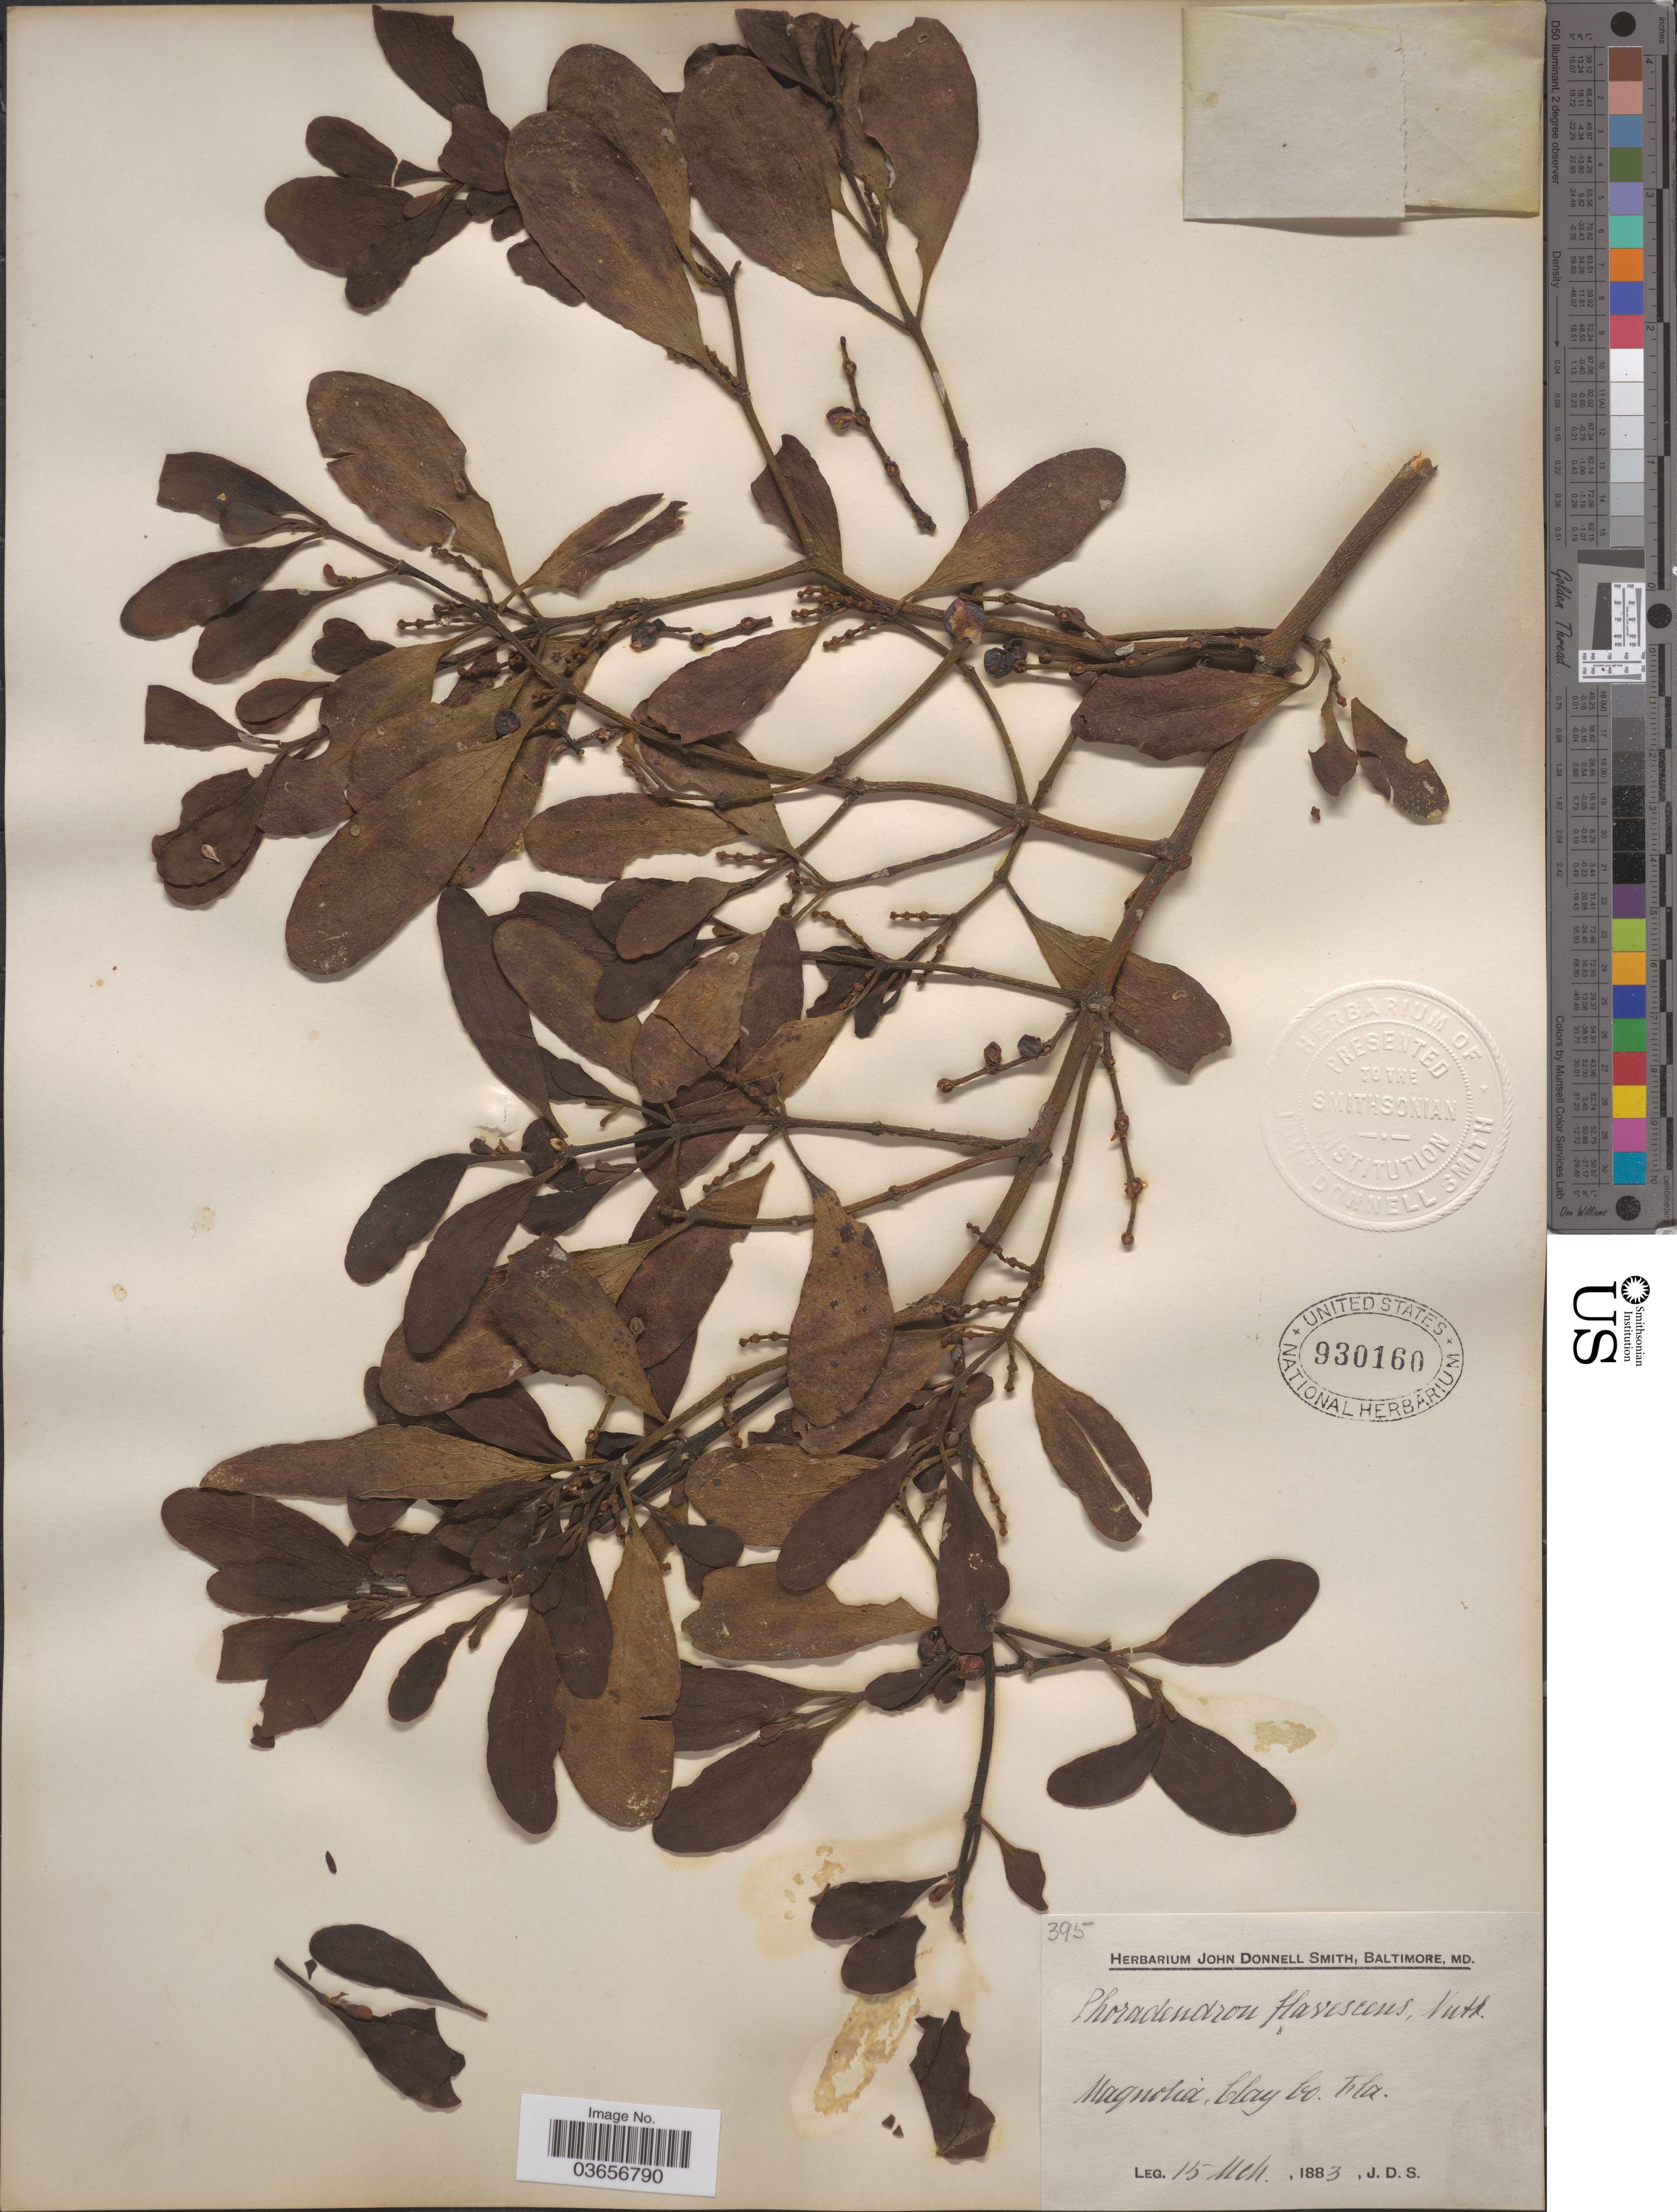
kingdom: Plantae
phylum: Tracheophyta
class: Magnoliopsida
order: Santalales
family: Viscaceae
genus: Phoradendron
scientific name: Phoradendron flavescens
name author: Nutt.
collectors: J. Donnell Smith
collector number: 395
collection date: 1883-03-15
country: United States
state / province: Florida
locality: Magnolia, Clay Co.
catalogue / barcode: US 930160